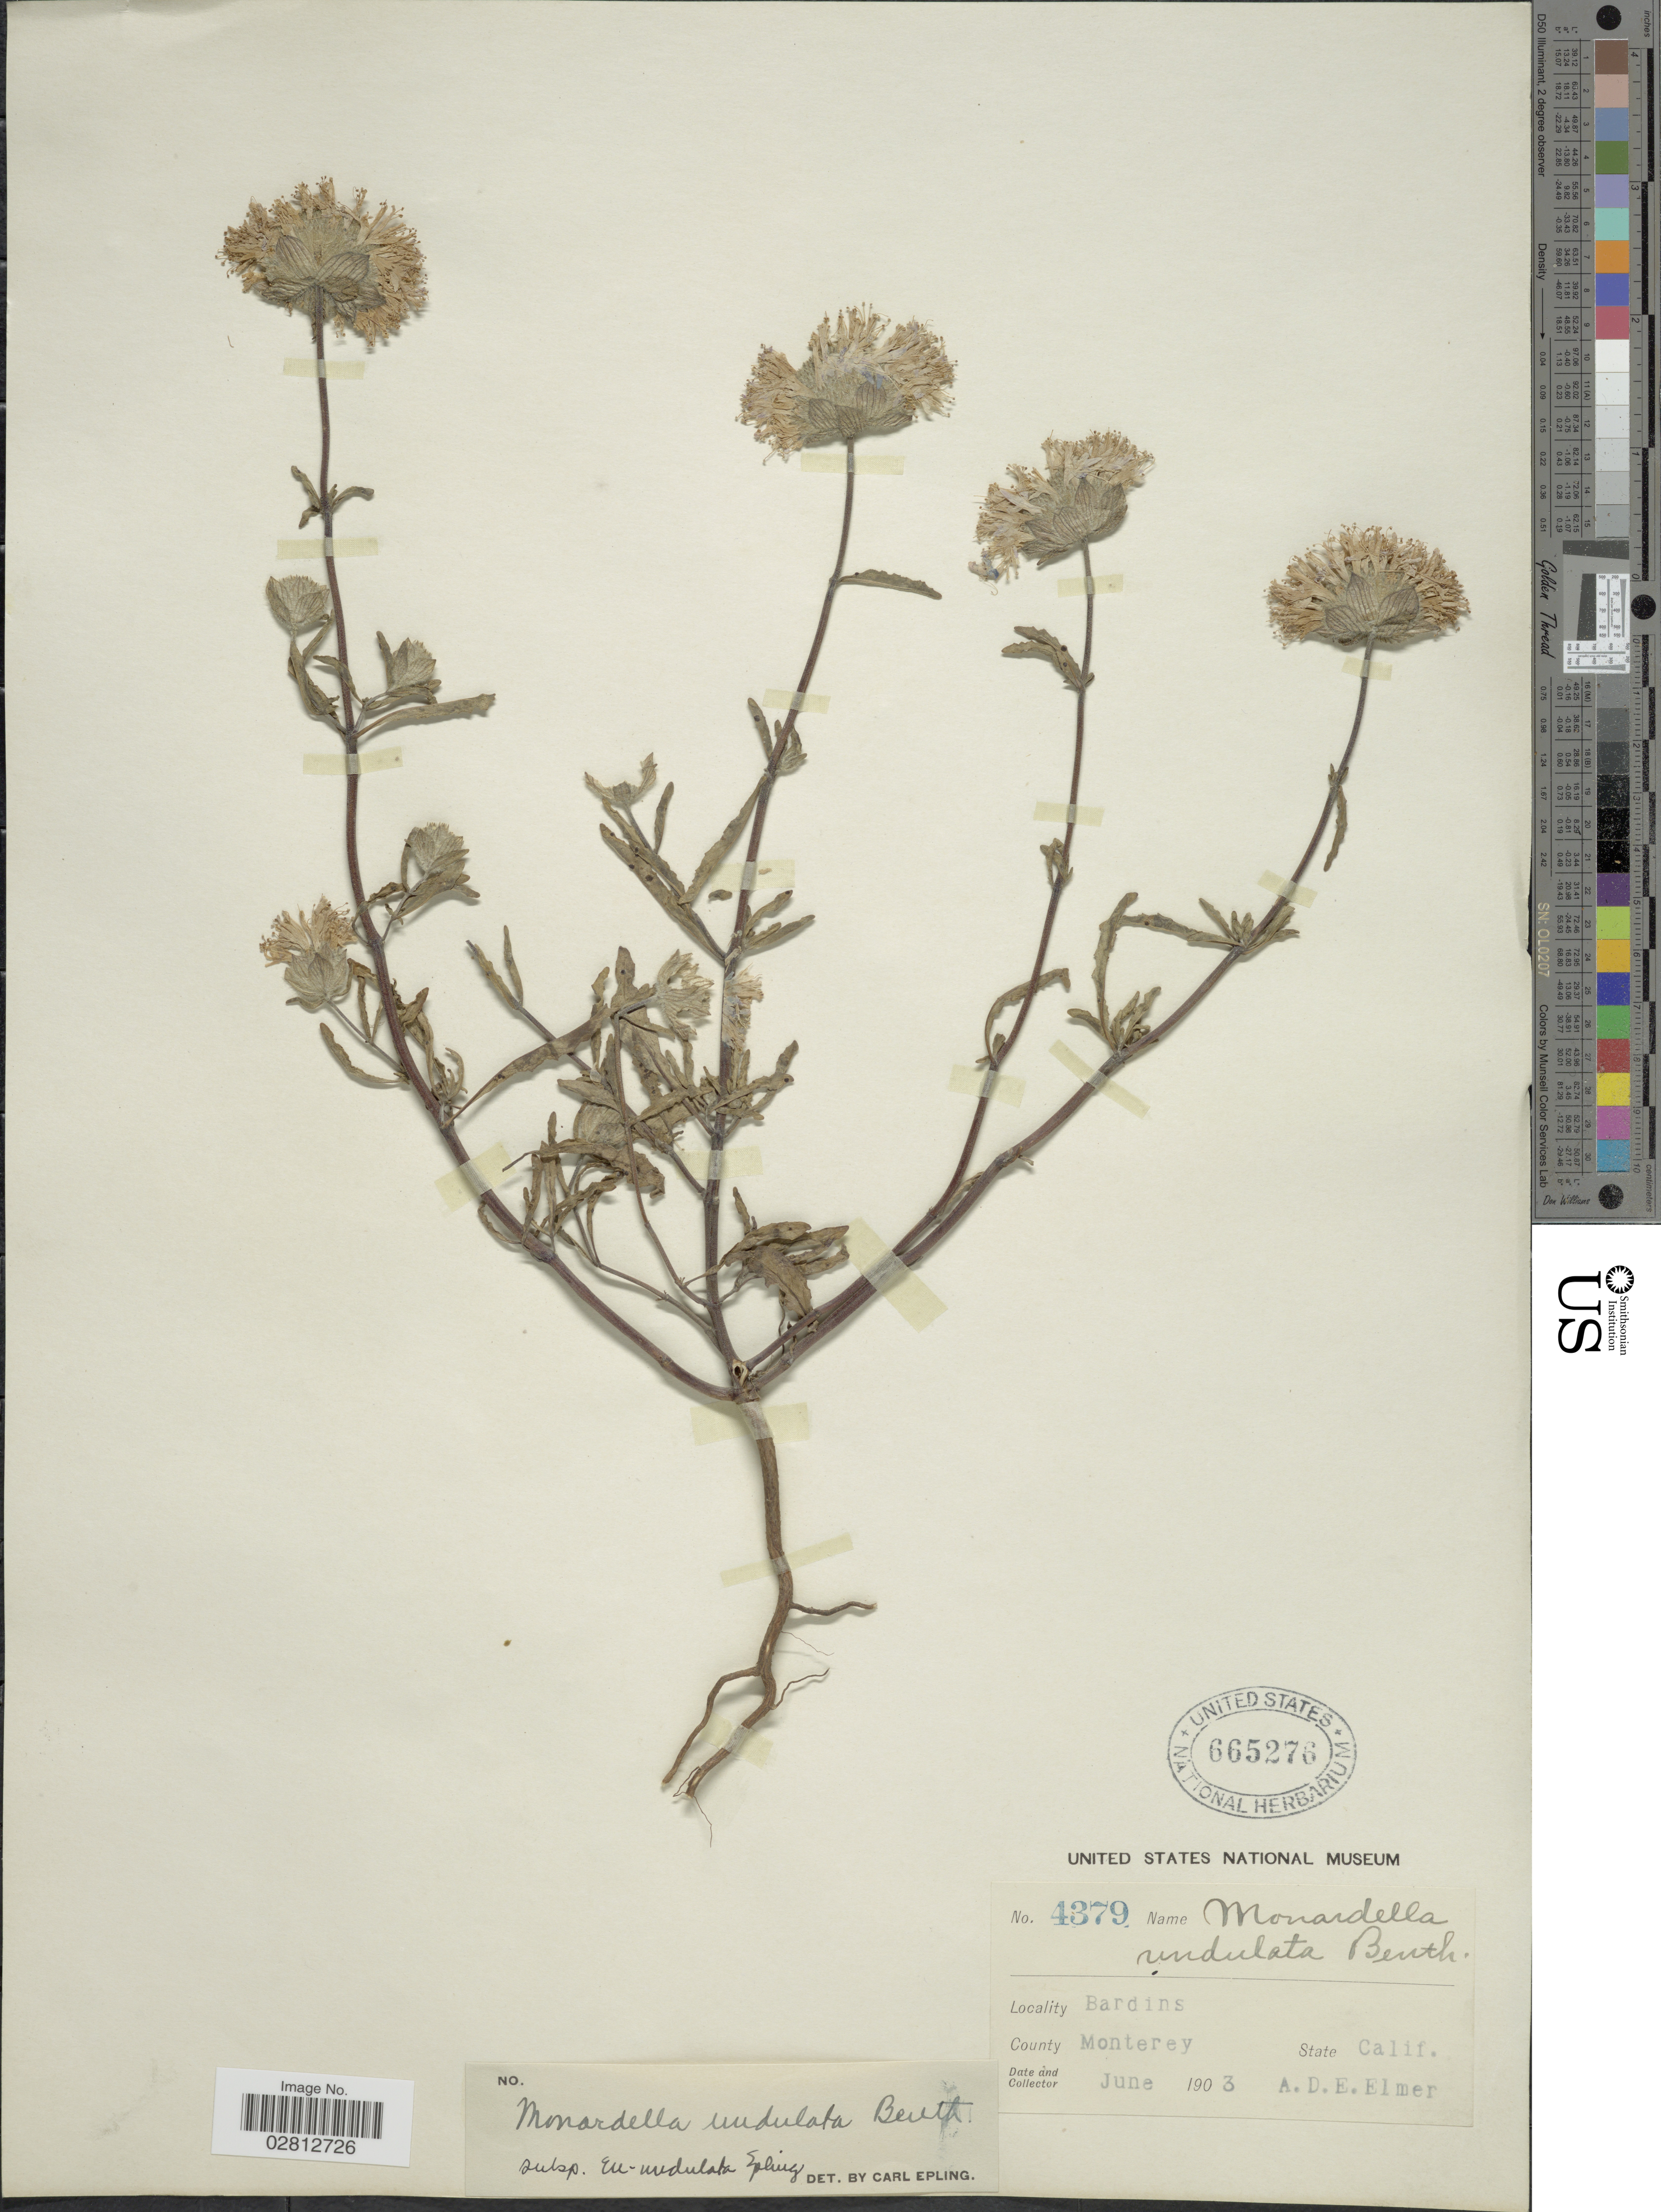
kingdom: Plantae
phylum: Tracheophyta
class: Magnoliopsida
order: Lamiales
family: Lamiaceae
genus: Monardella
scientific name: Monardella undulata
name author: Benth.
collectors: A. D. E. Elmer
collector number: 4379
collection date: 1903-06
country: United States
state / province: California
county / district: Monterey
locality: Bardins, County Monterey, State Calif.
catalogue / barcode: US 665276